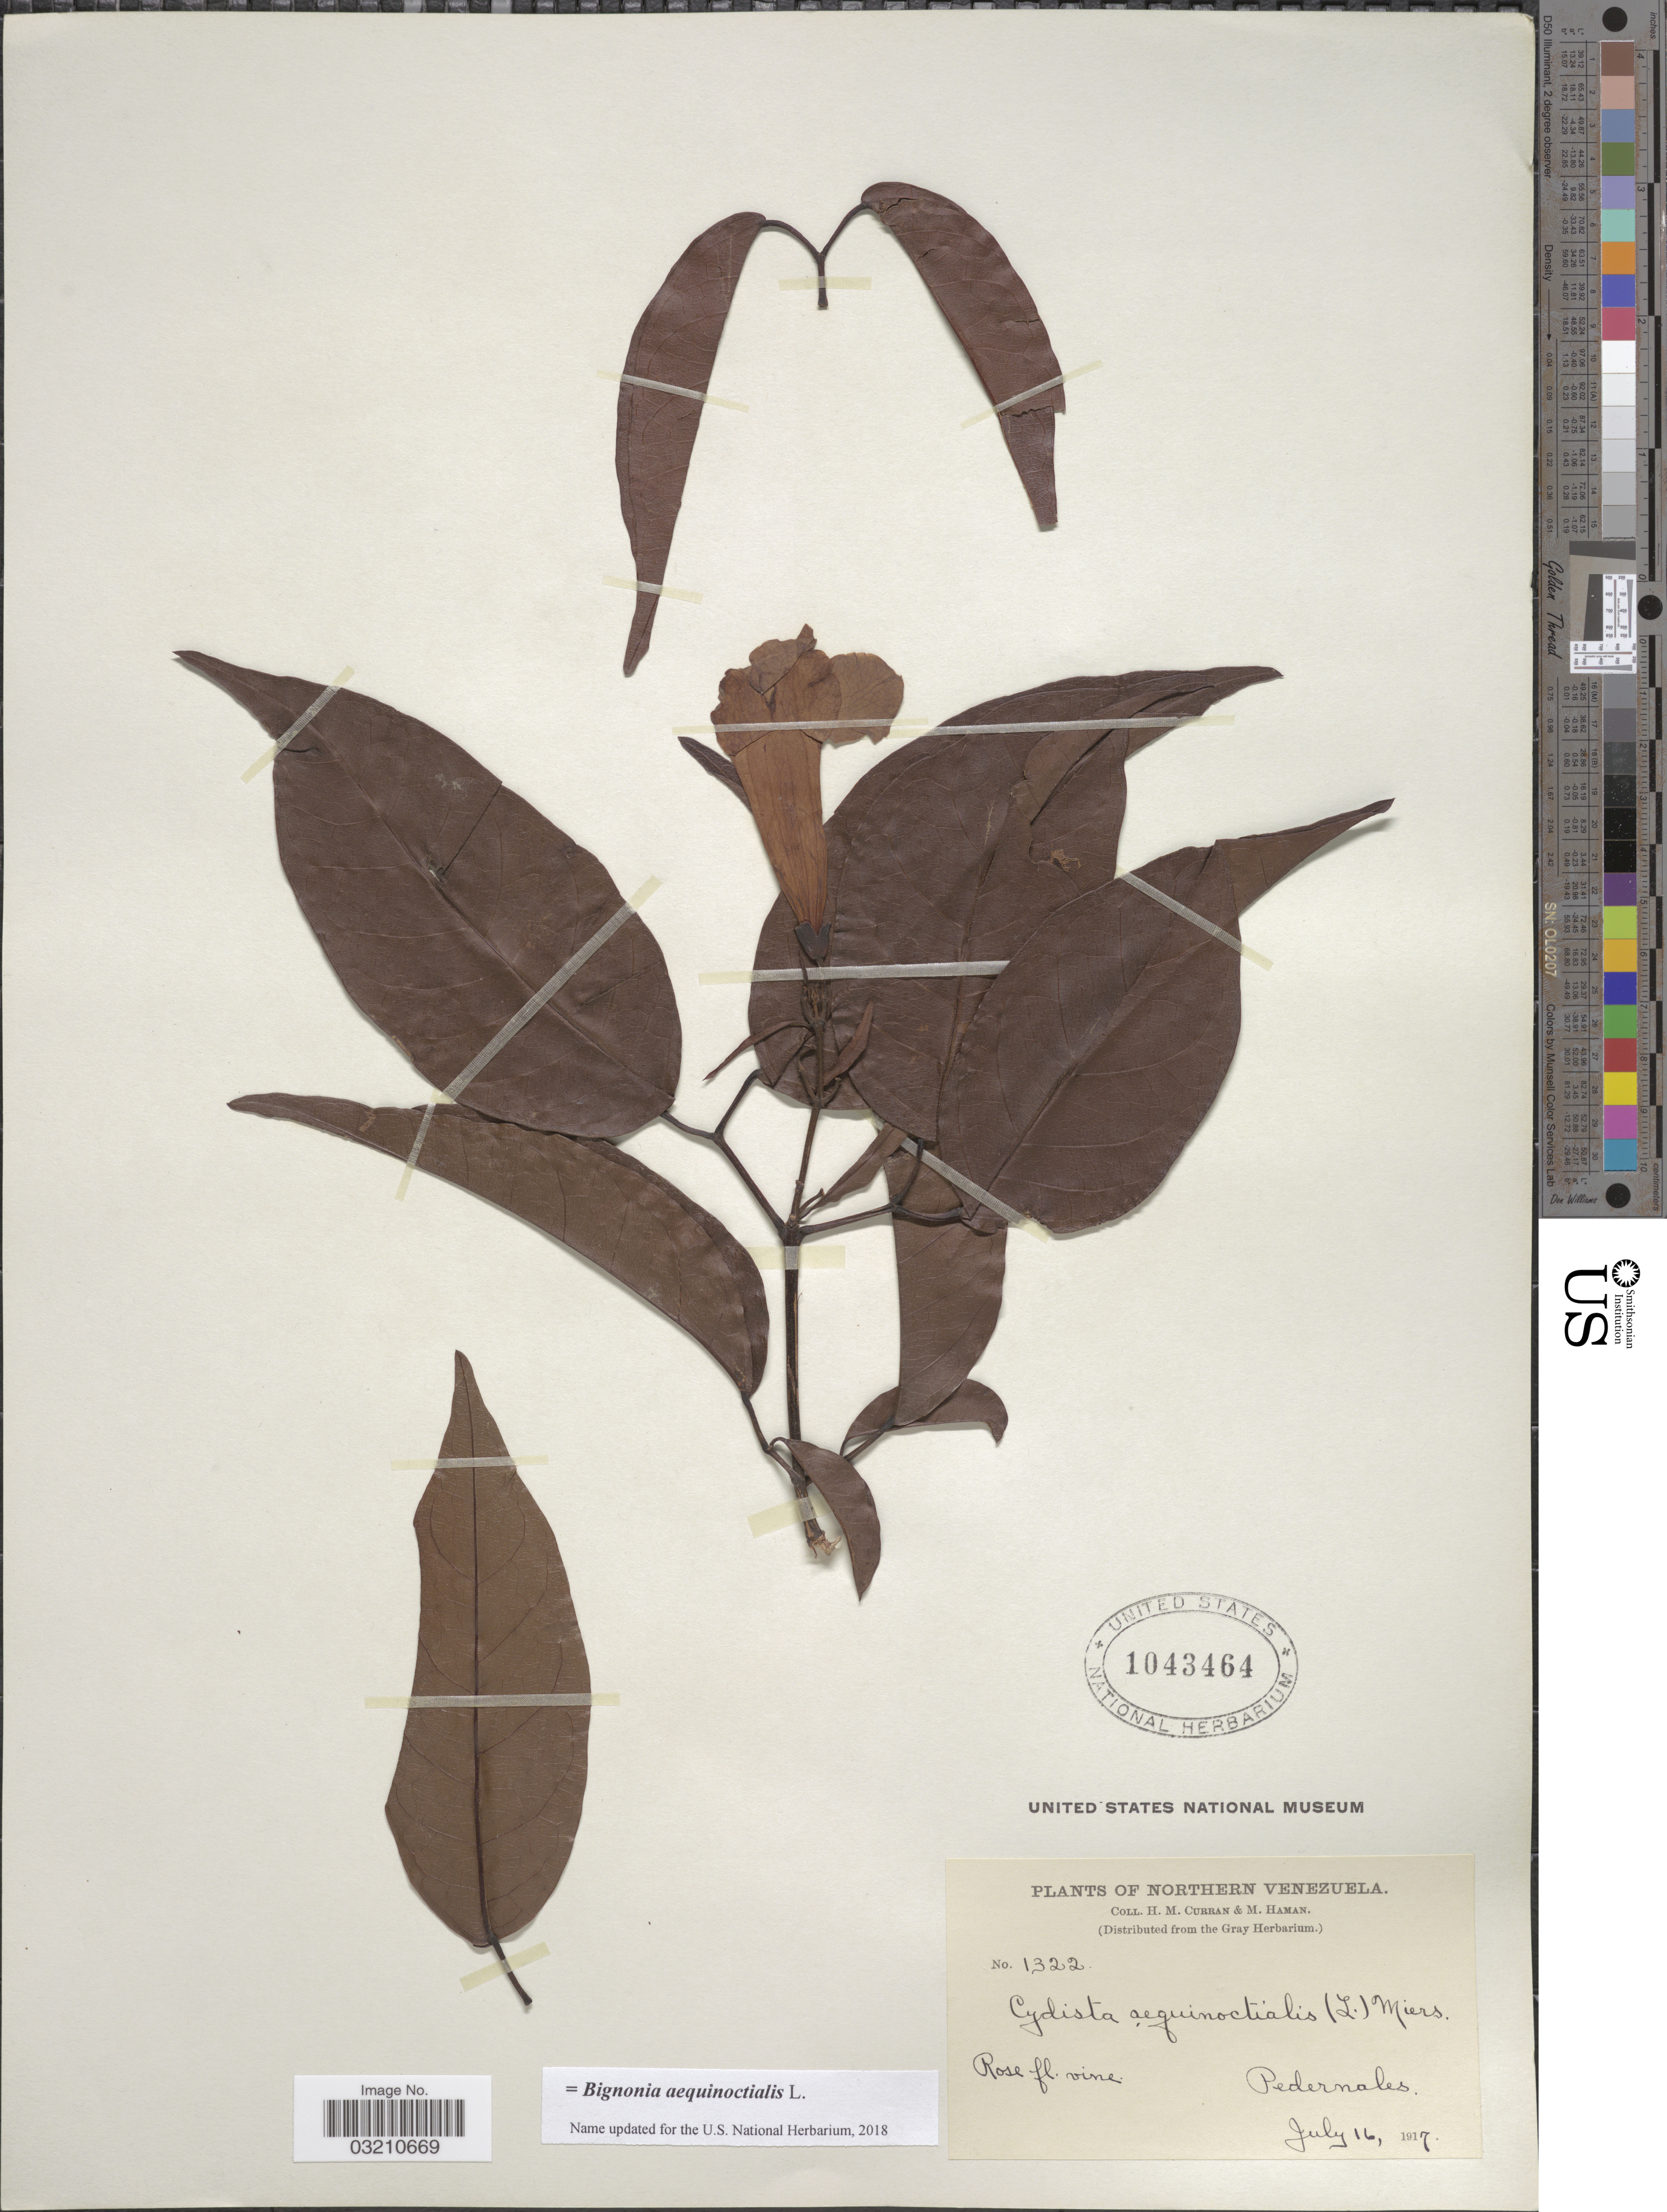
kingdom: Plantae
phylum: Tracheophyta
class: Magnoliopsida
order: Lamiales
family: Bignoniaceae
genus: Bignonia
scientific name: Bignonia aequinoctialis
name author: L.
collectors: H. M. Curran & M. Haman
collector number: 1322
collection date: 1917-07-16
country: Venezuela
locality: Northern Venezuela. Pedernales.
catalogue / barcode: US 1043464